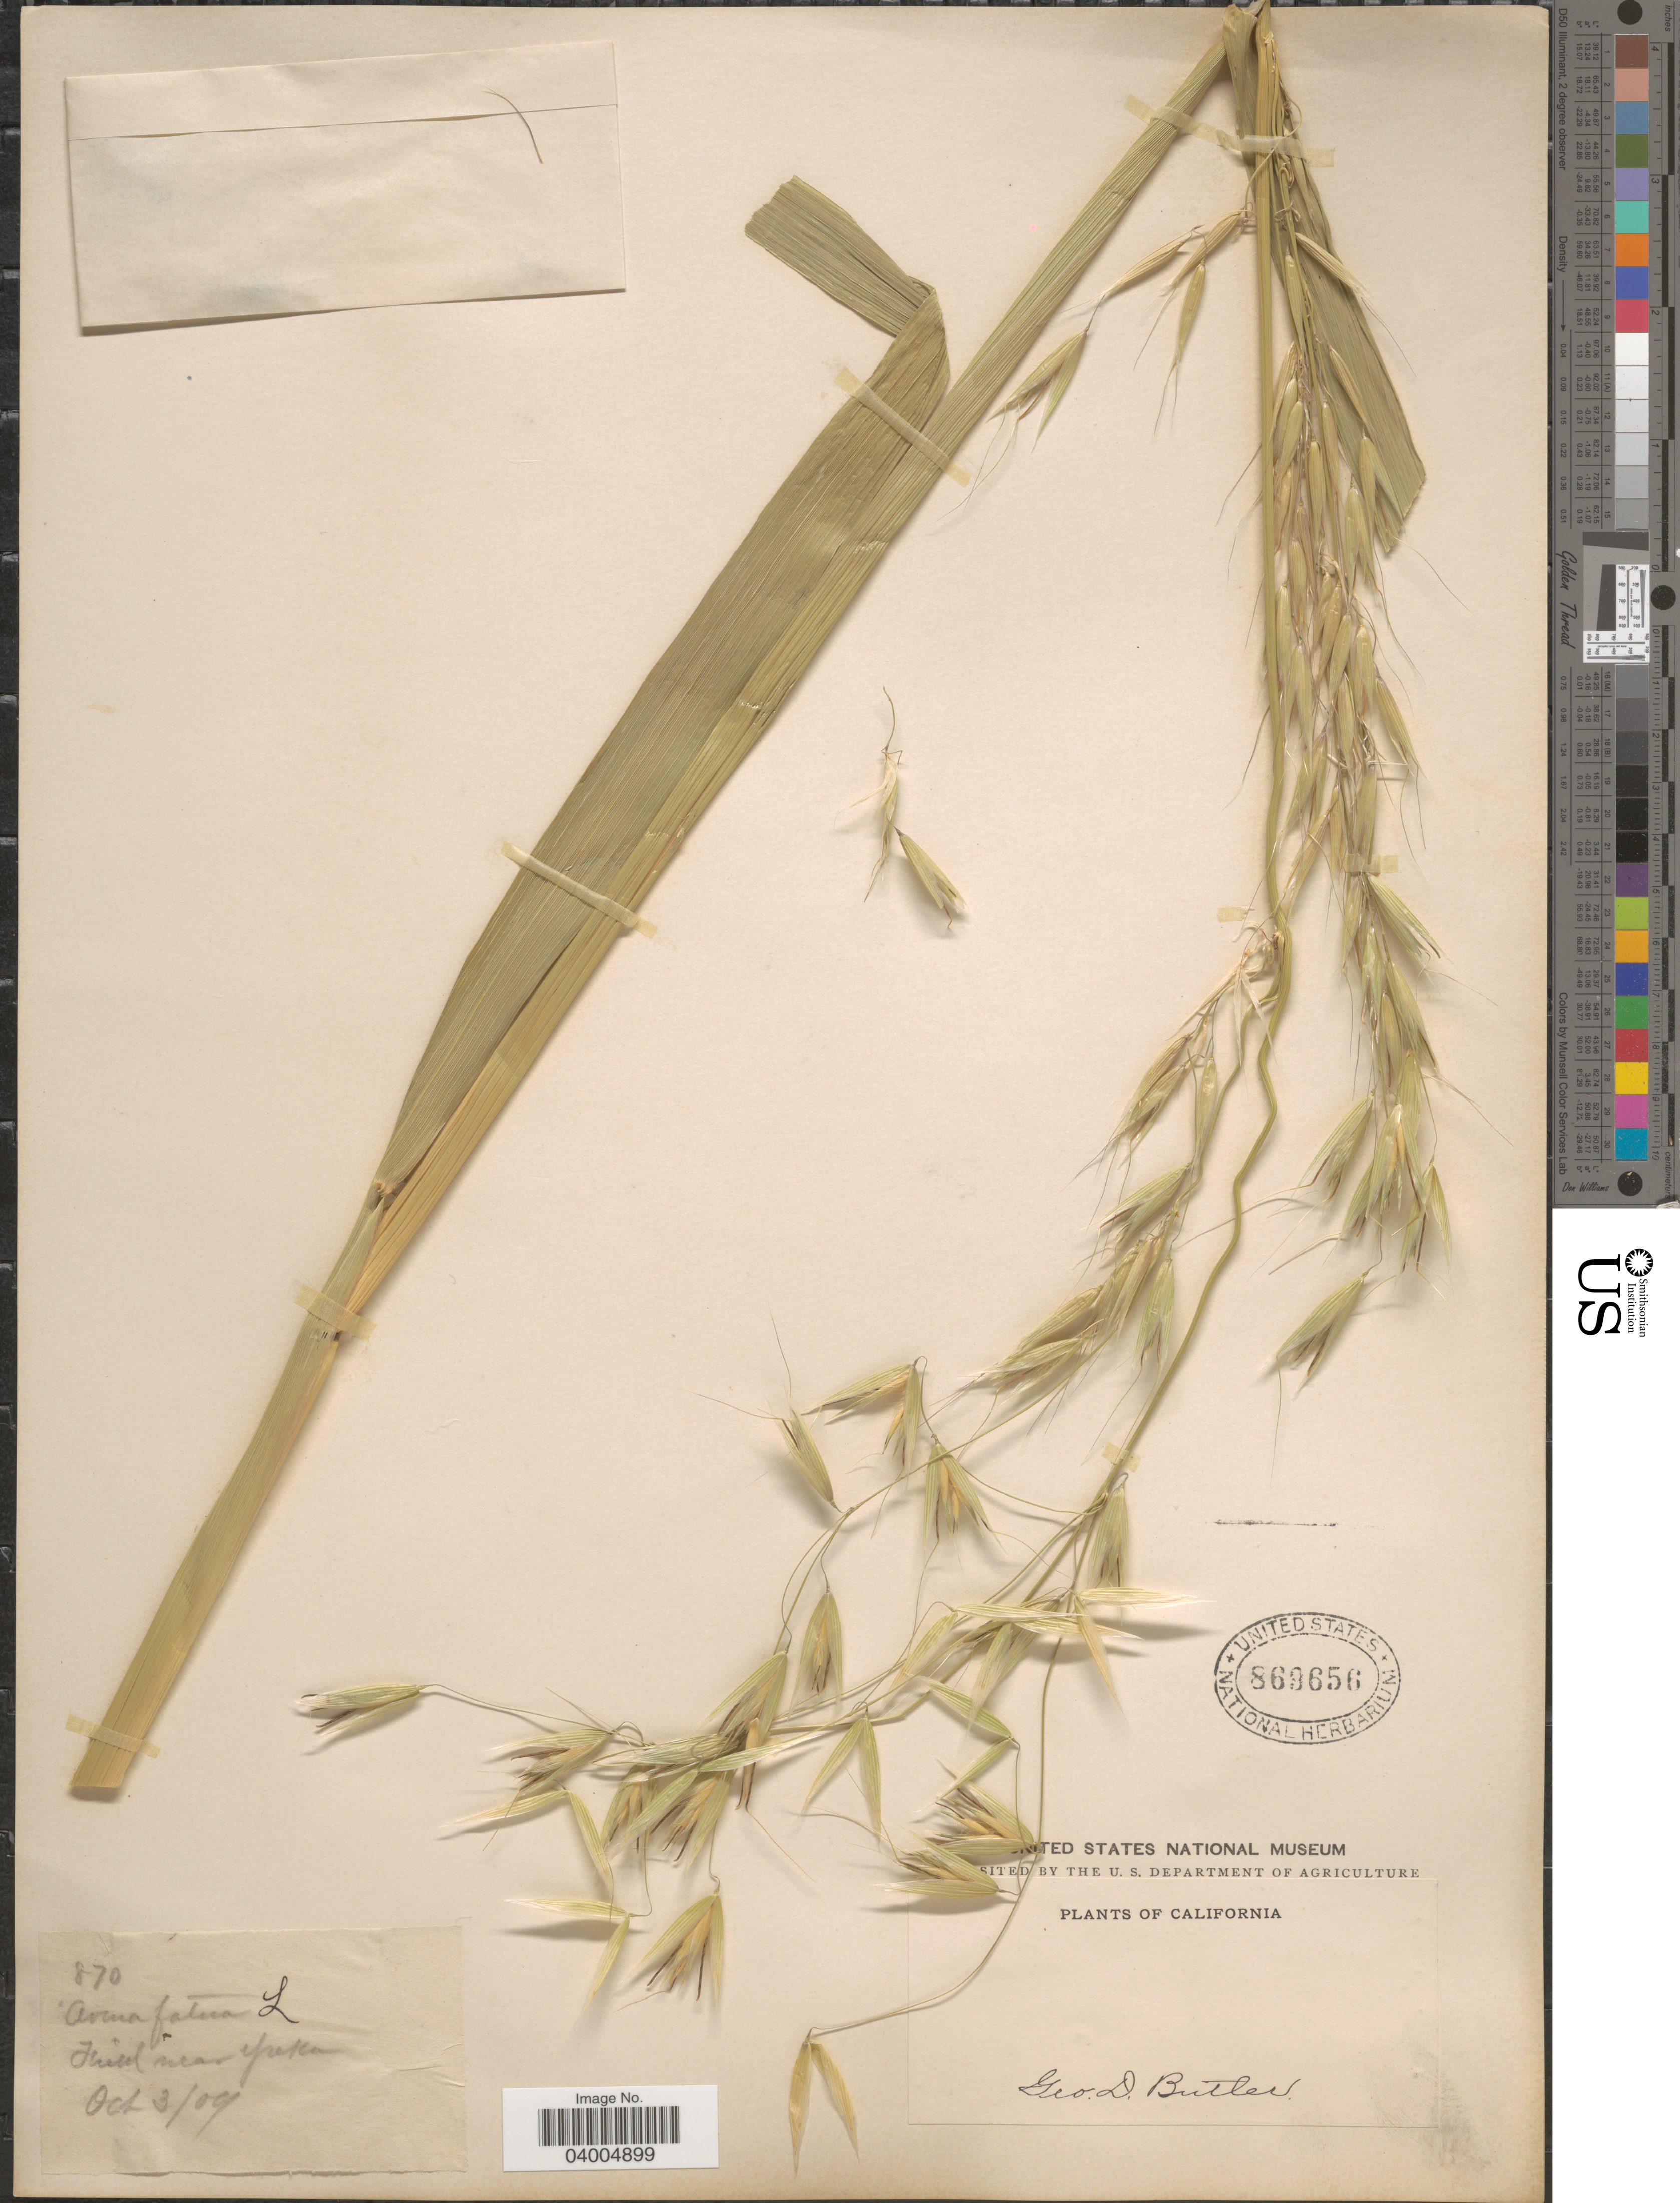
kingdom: Plantae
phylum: Tracheophyta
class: Liliopsida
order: Poales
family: Poaceae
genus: Avena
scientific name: Avena fatua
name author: L.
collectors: G. D. Butler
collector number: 870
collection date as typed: Transcribed d/m/y: 3/10/9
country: United States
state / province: California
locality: Field near Yreka.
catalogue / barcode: US 869656